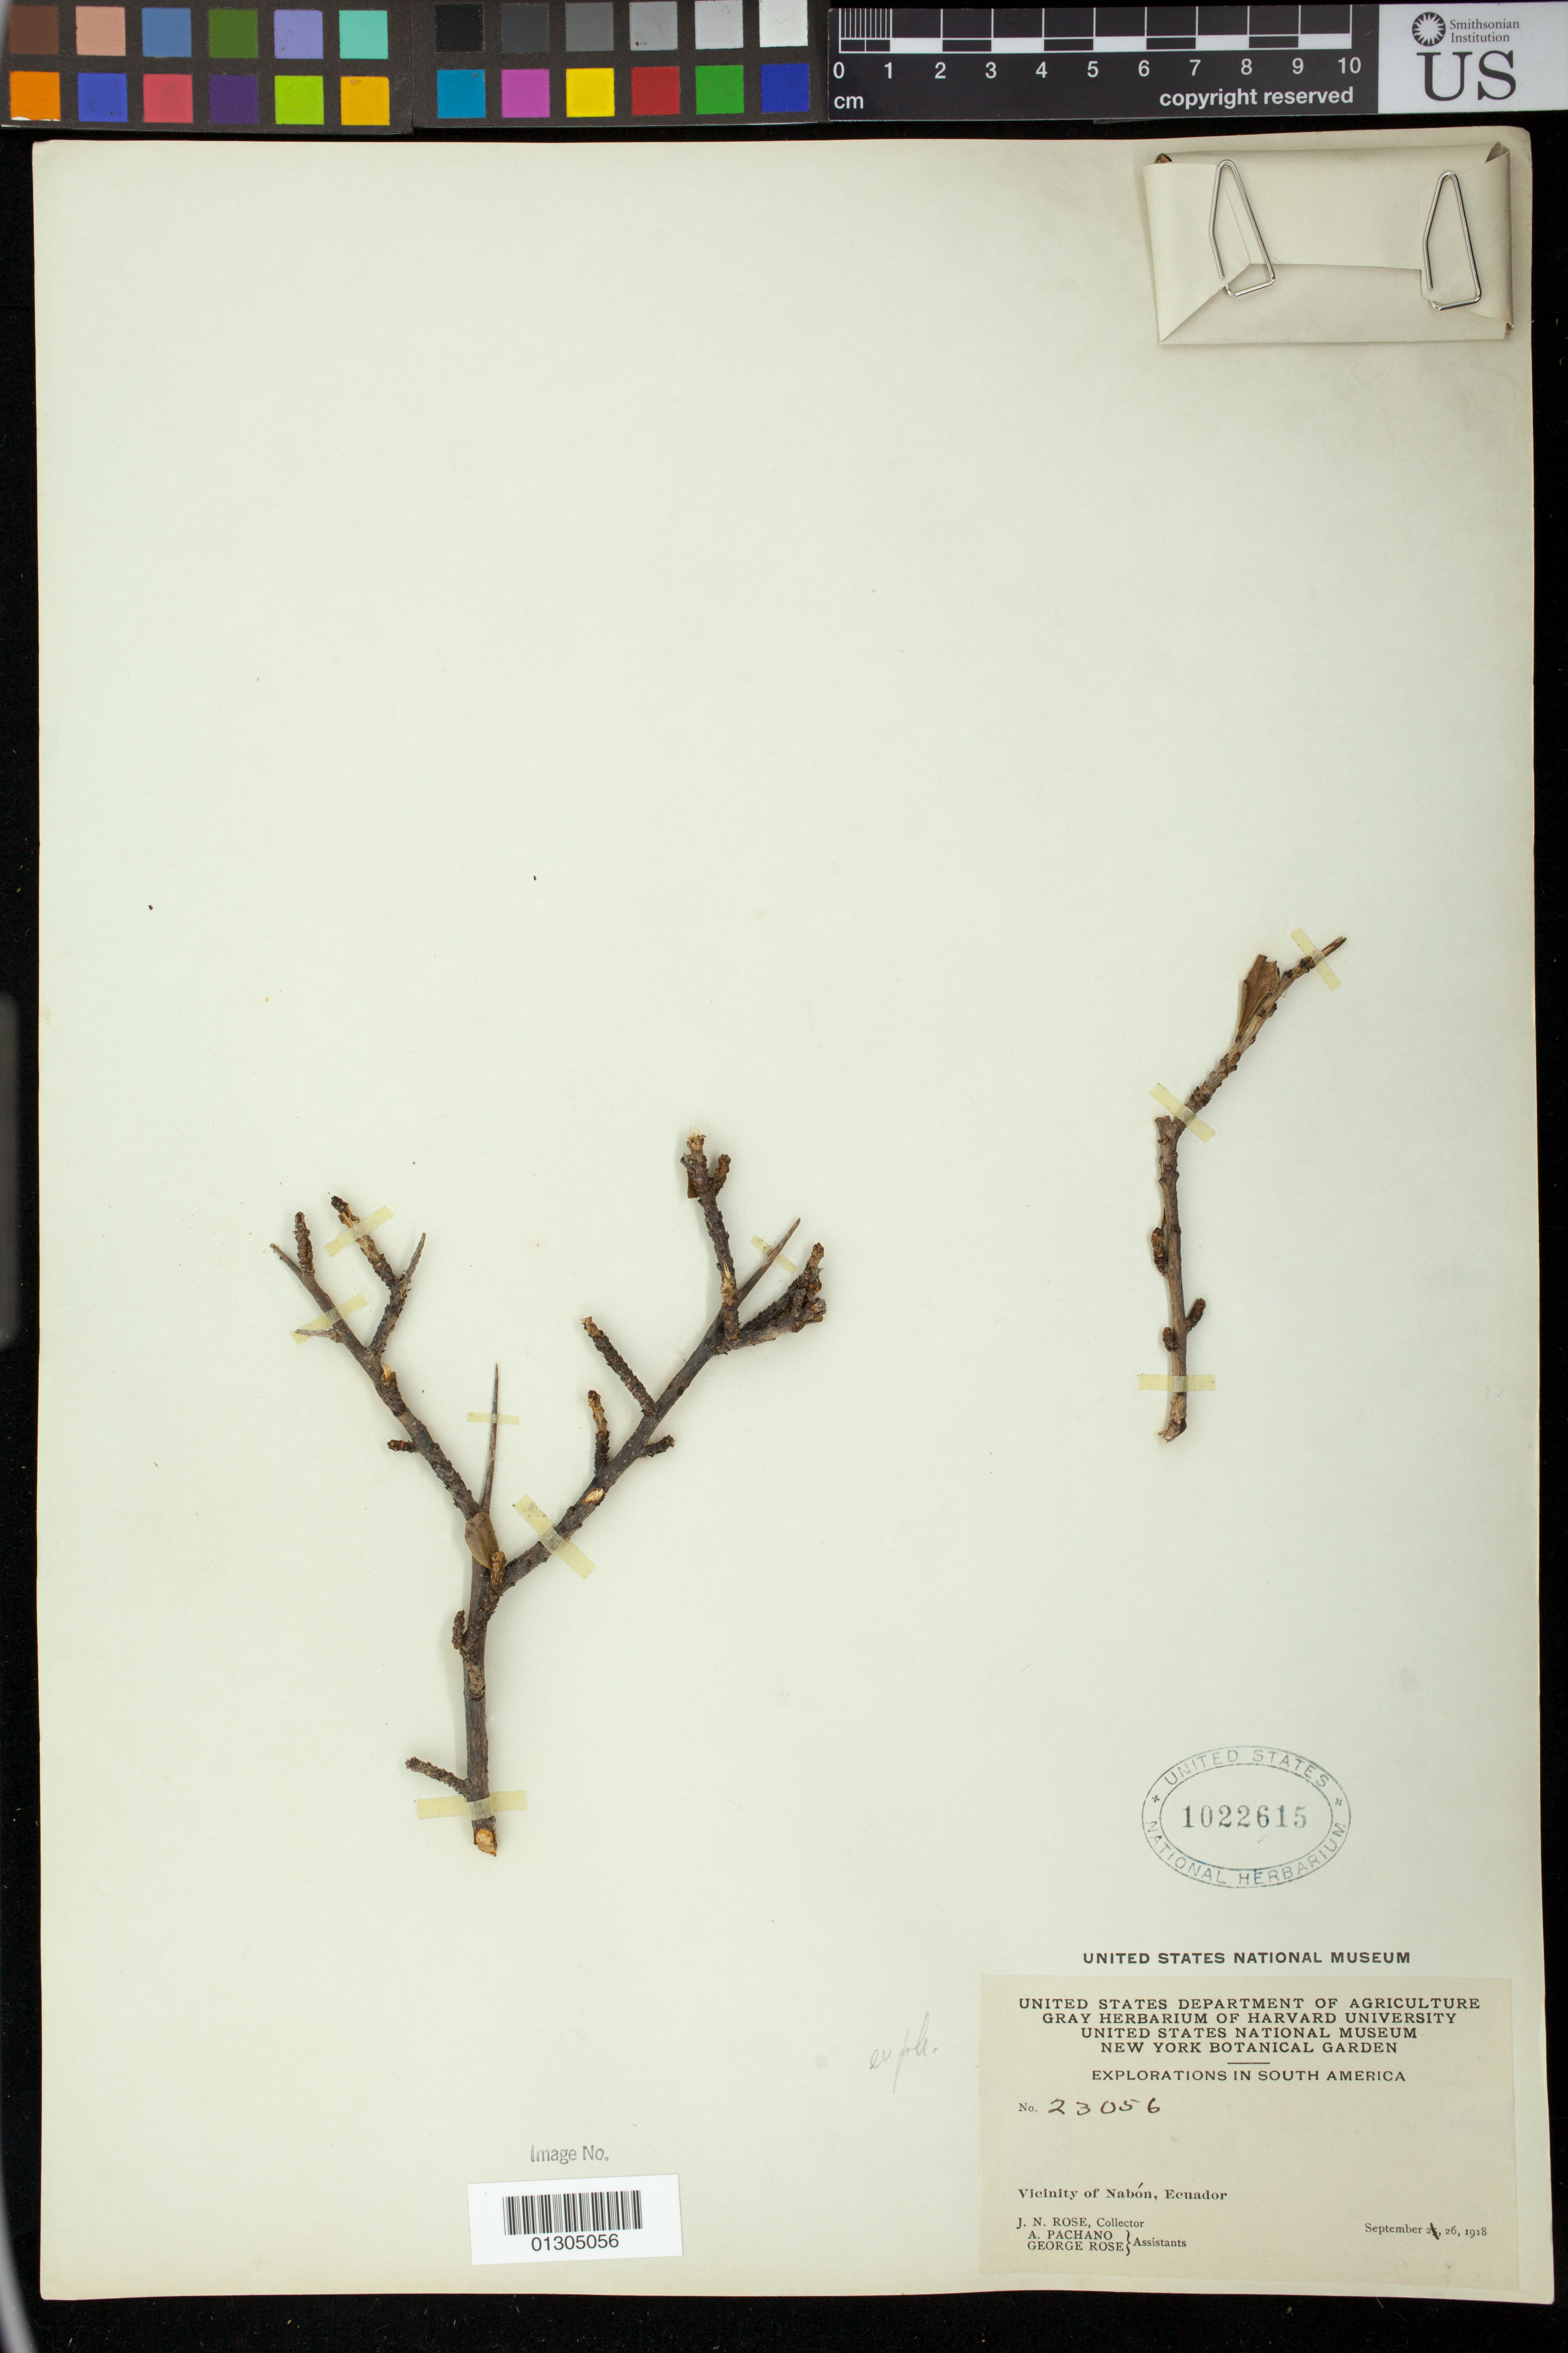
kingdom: Plantae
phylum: Tracheophyta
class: Magnoliopsida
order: Malpighiales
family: Euphorbiaceae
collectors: J. N. Rose, A. Pachano & G. Rose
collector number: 23056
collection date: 1918-09-26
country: Ecuador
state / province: Azuay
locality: Vicinity of Nabón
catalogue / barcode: US 1022615